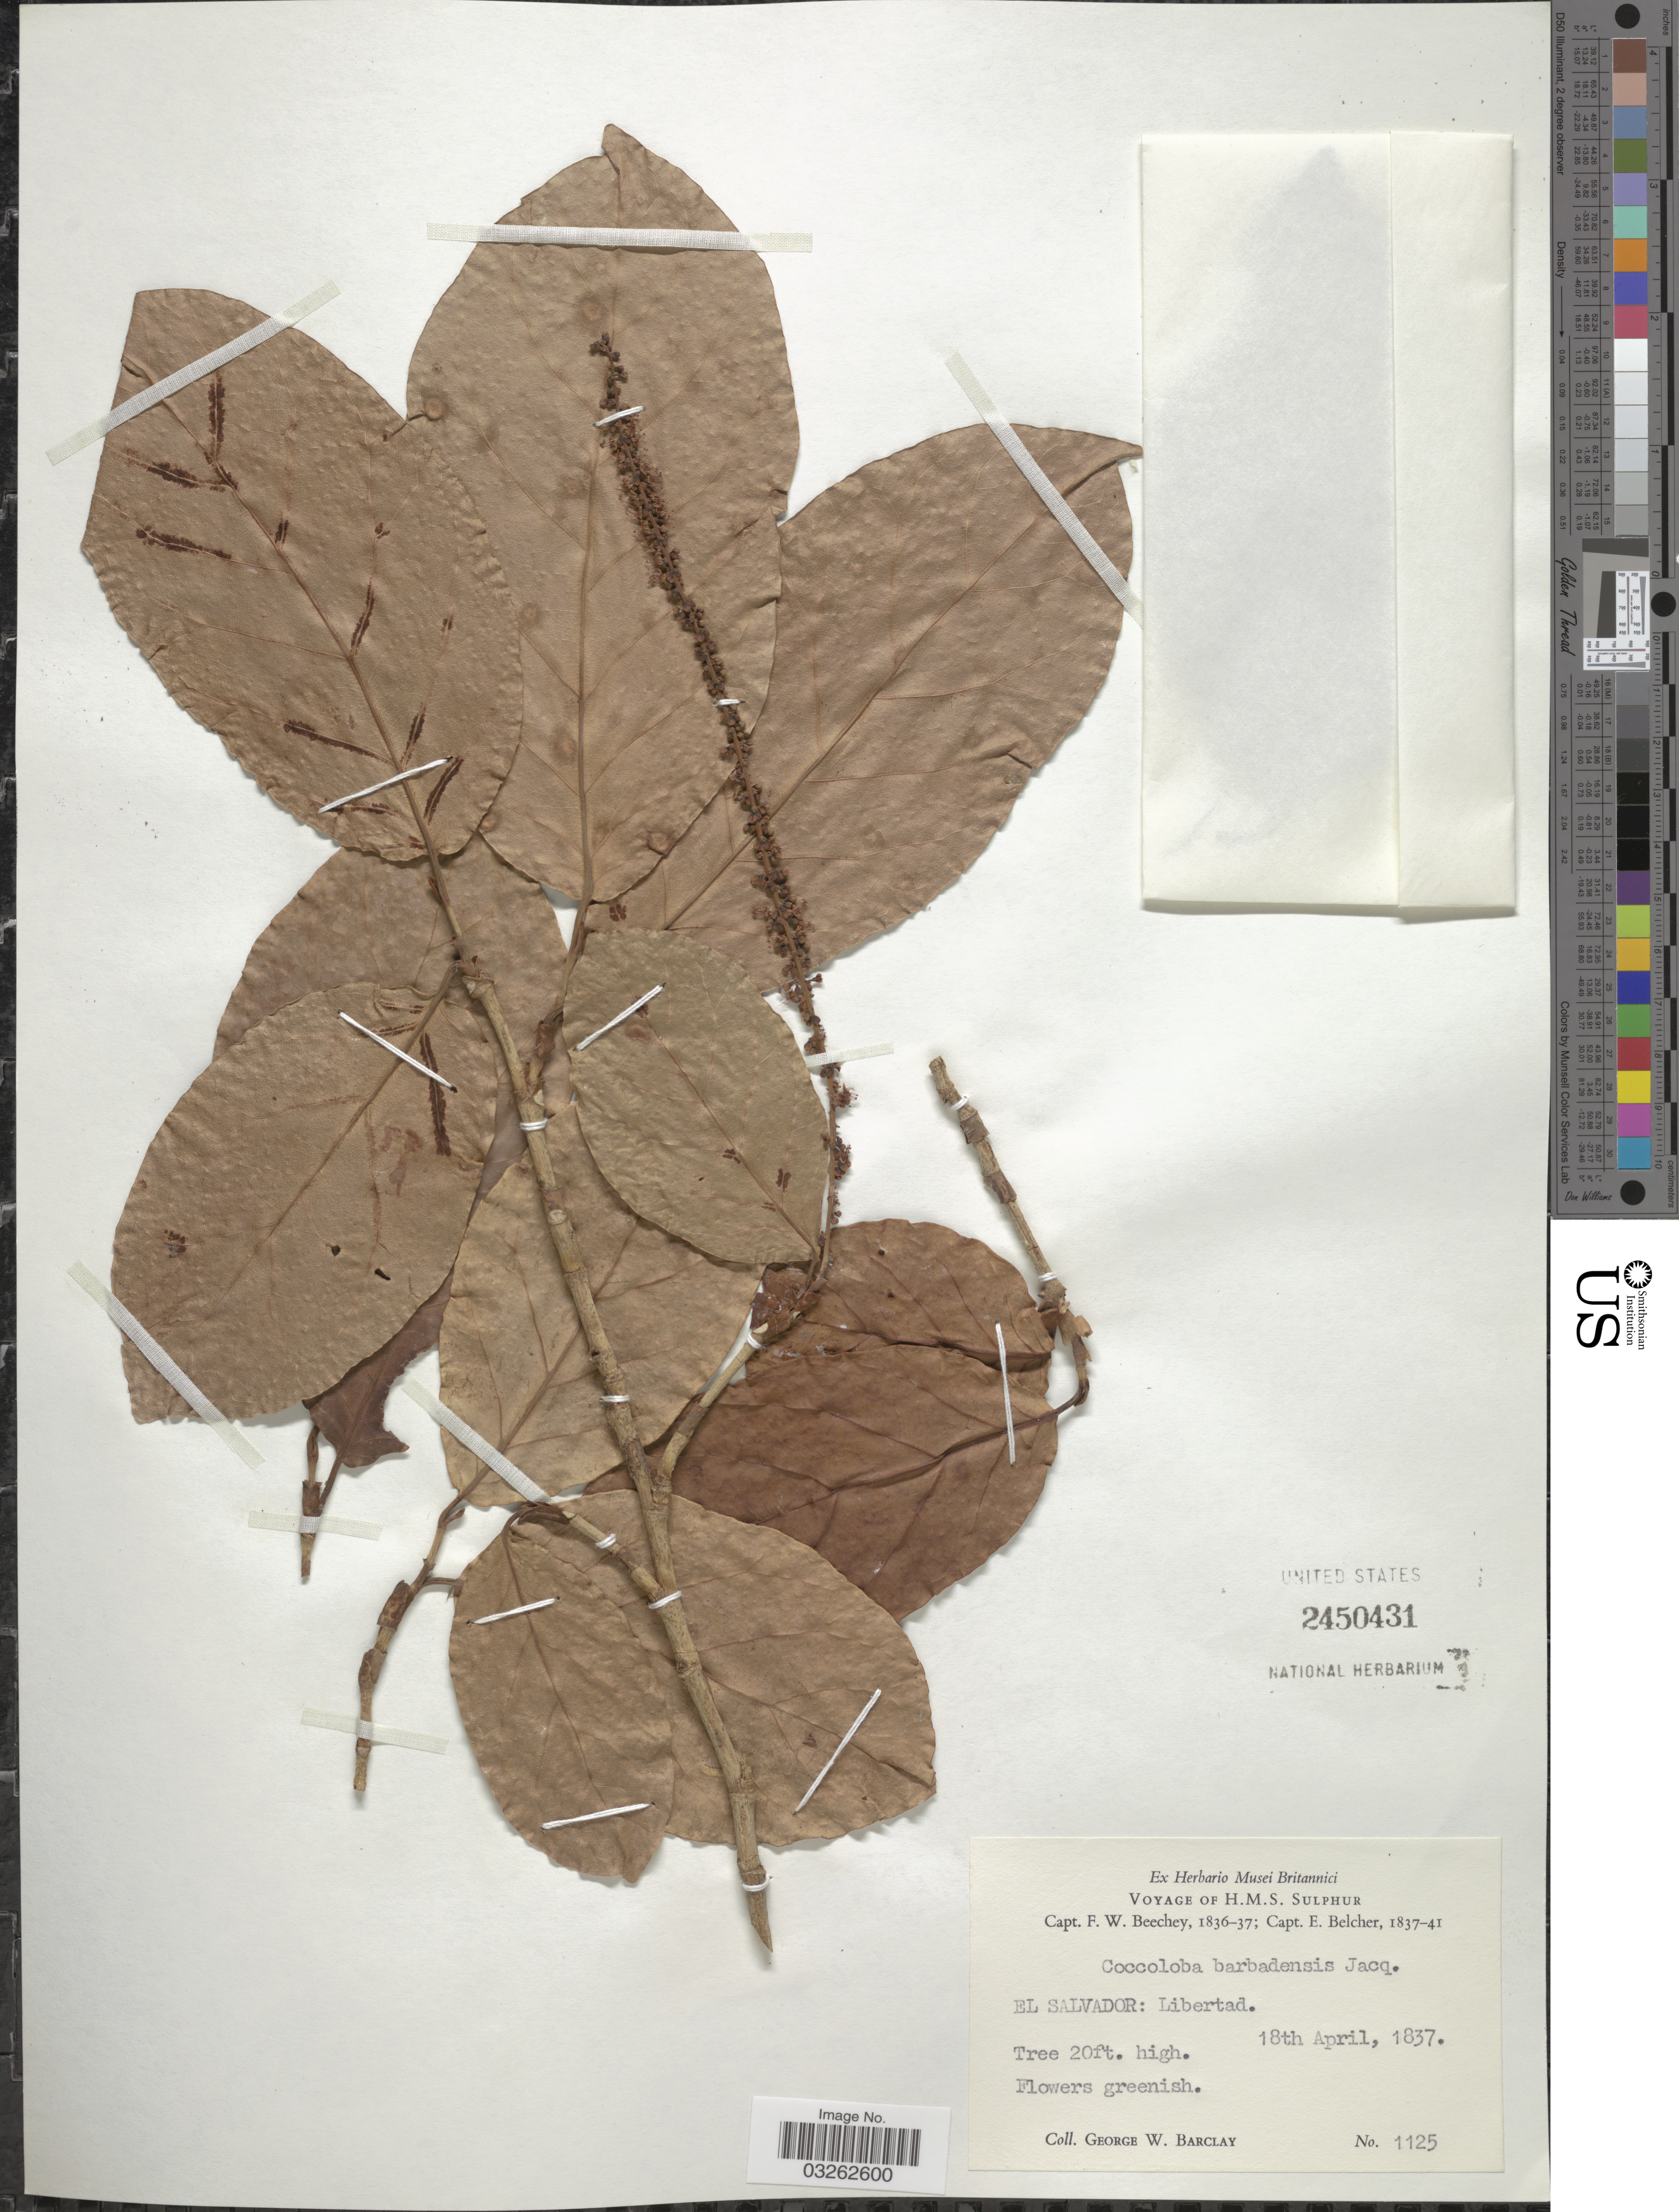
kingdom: Plantae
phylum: Tracheophyta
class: Magnoliopsida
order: Caryophyllales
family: Polygonaceae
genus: Coccoloba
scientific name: Coccoloba barbadensis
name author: Jacq.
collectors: G. W. Barclay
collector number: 1125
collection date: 1837-04-18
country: El Salvador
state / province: La Libertad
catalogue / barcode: US 2450431